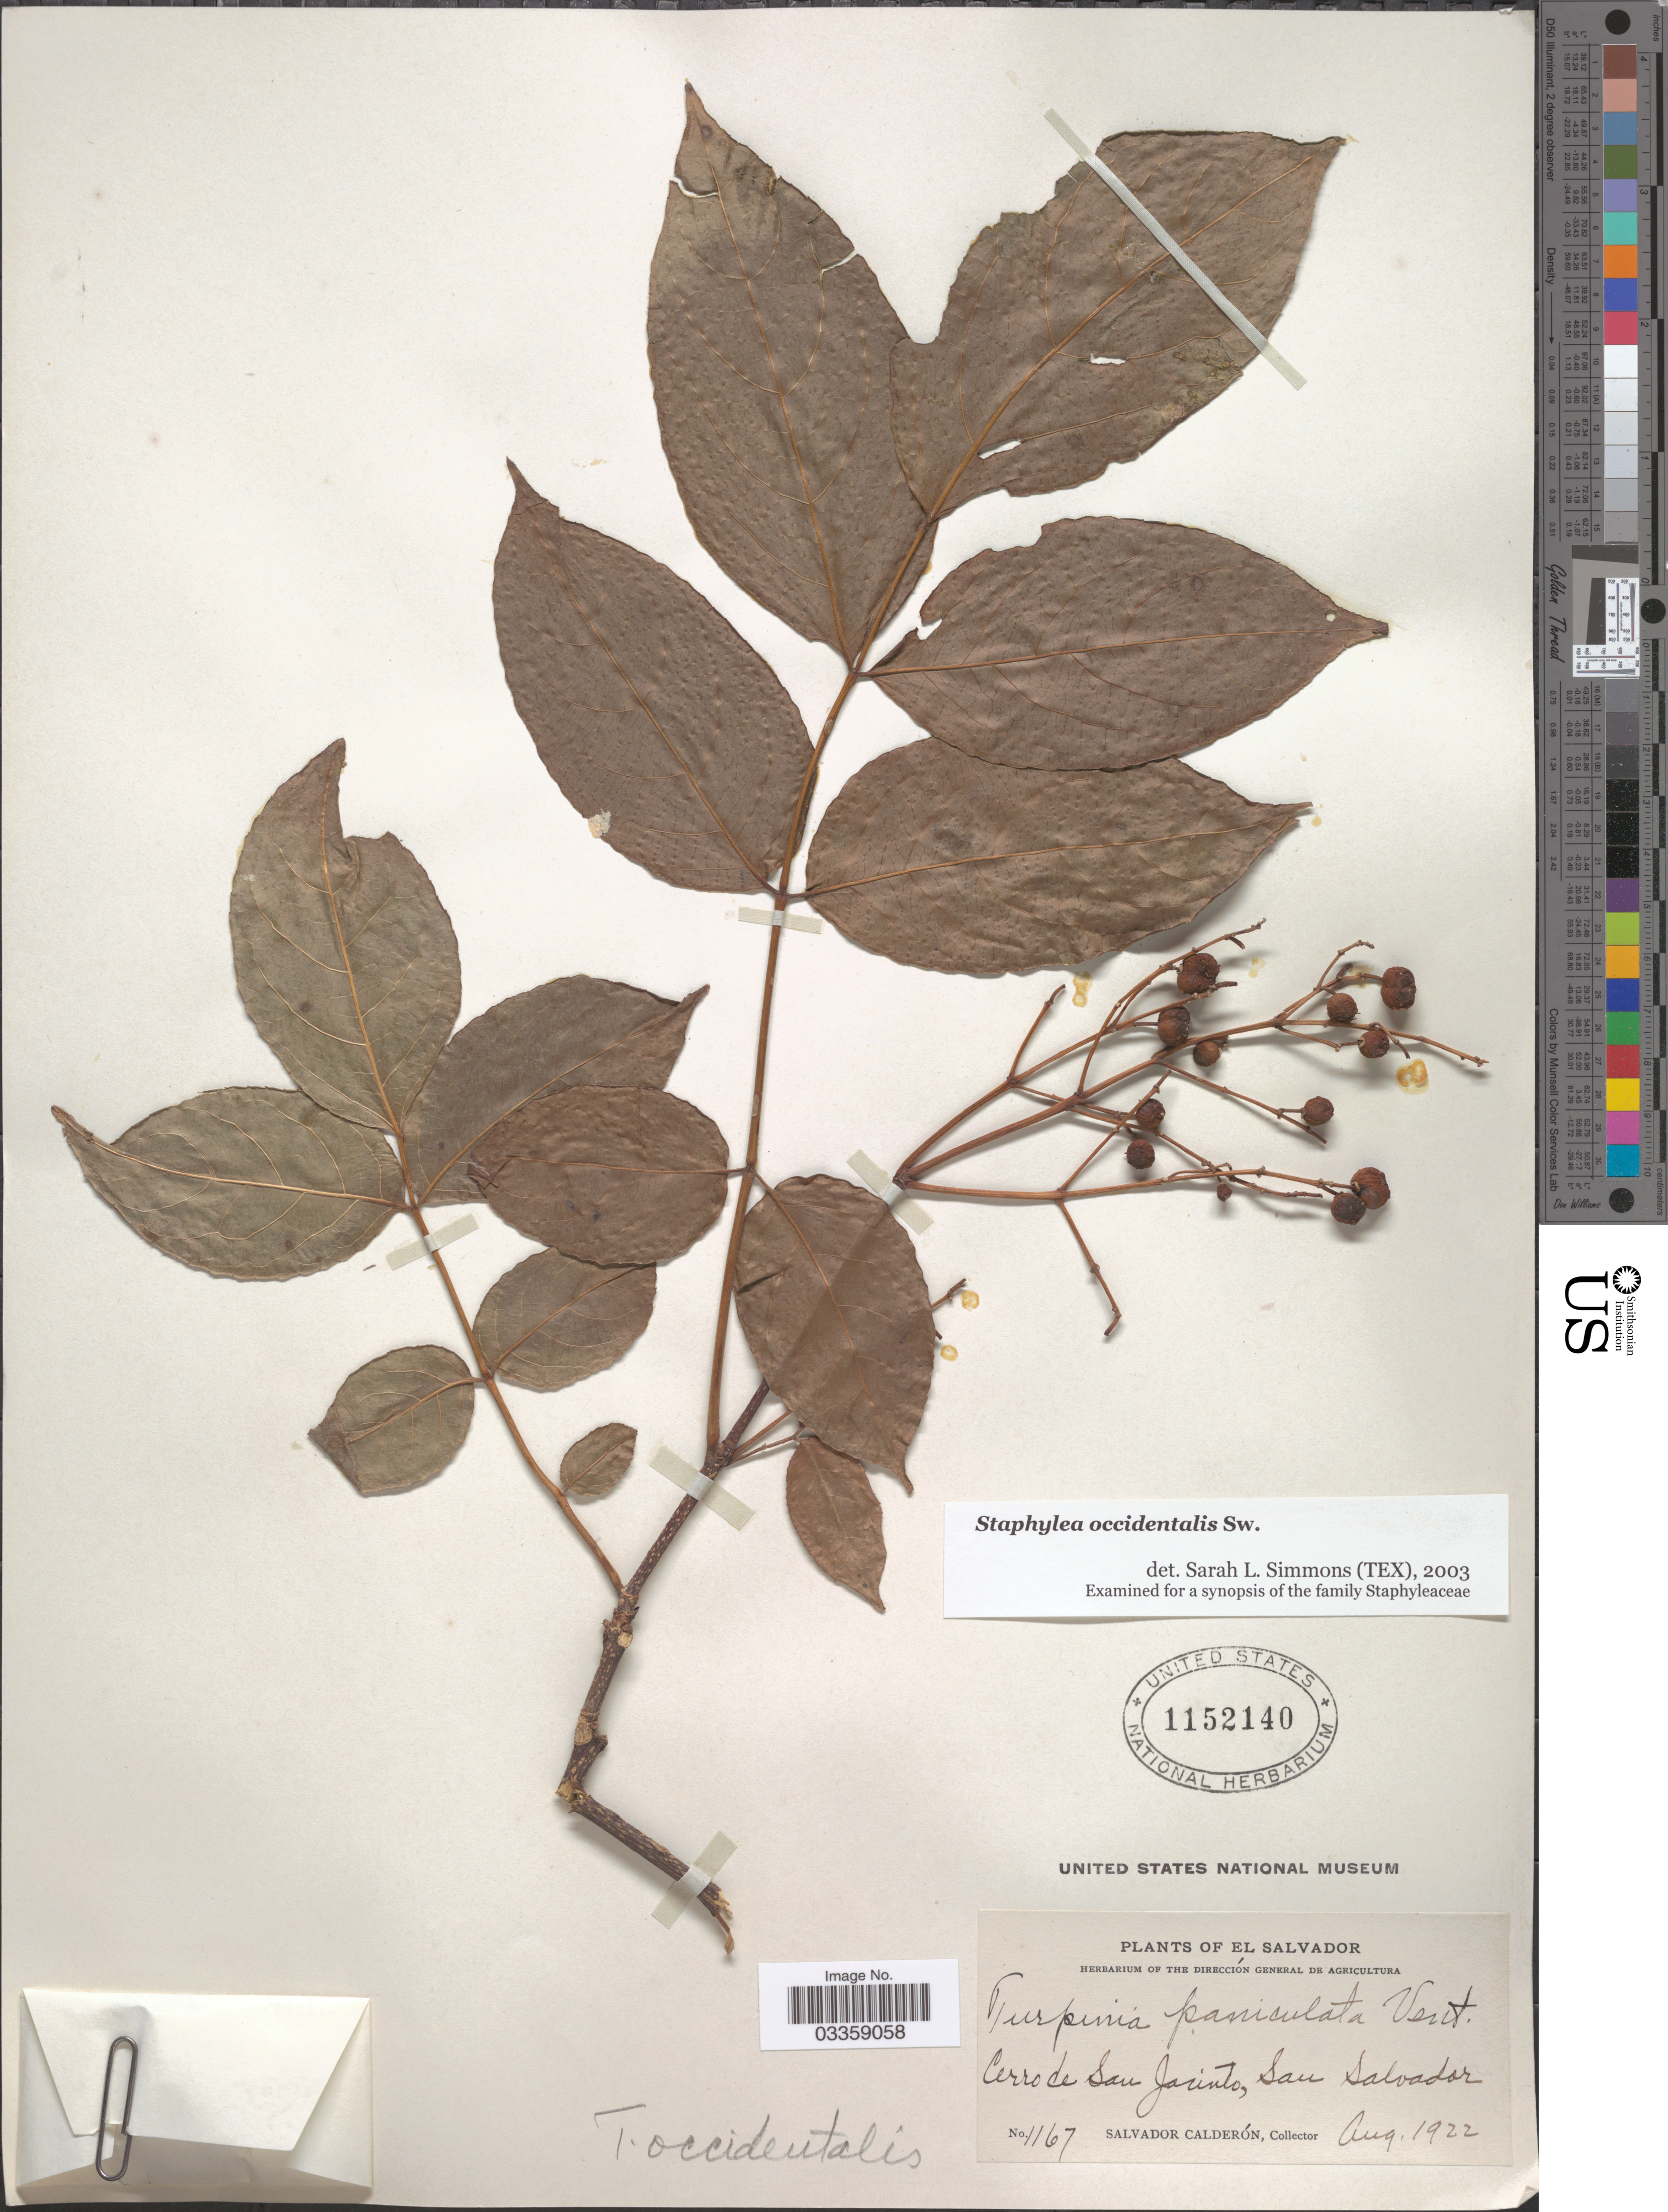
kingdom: Plantae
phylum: Tracheophyta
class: Magnoliopsida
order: Crossosomatales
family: Staphyleaceae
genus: Turpinia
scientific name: Turpinia occidentalis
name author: (Sw.) G. Don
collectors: S. Calderón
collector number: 1167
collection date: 1922-08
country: El Salvador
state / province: San Salvador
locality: Cerro de San Jacinto.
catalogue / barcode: US 1152140